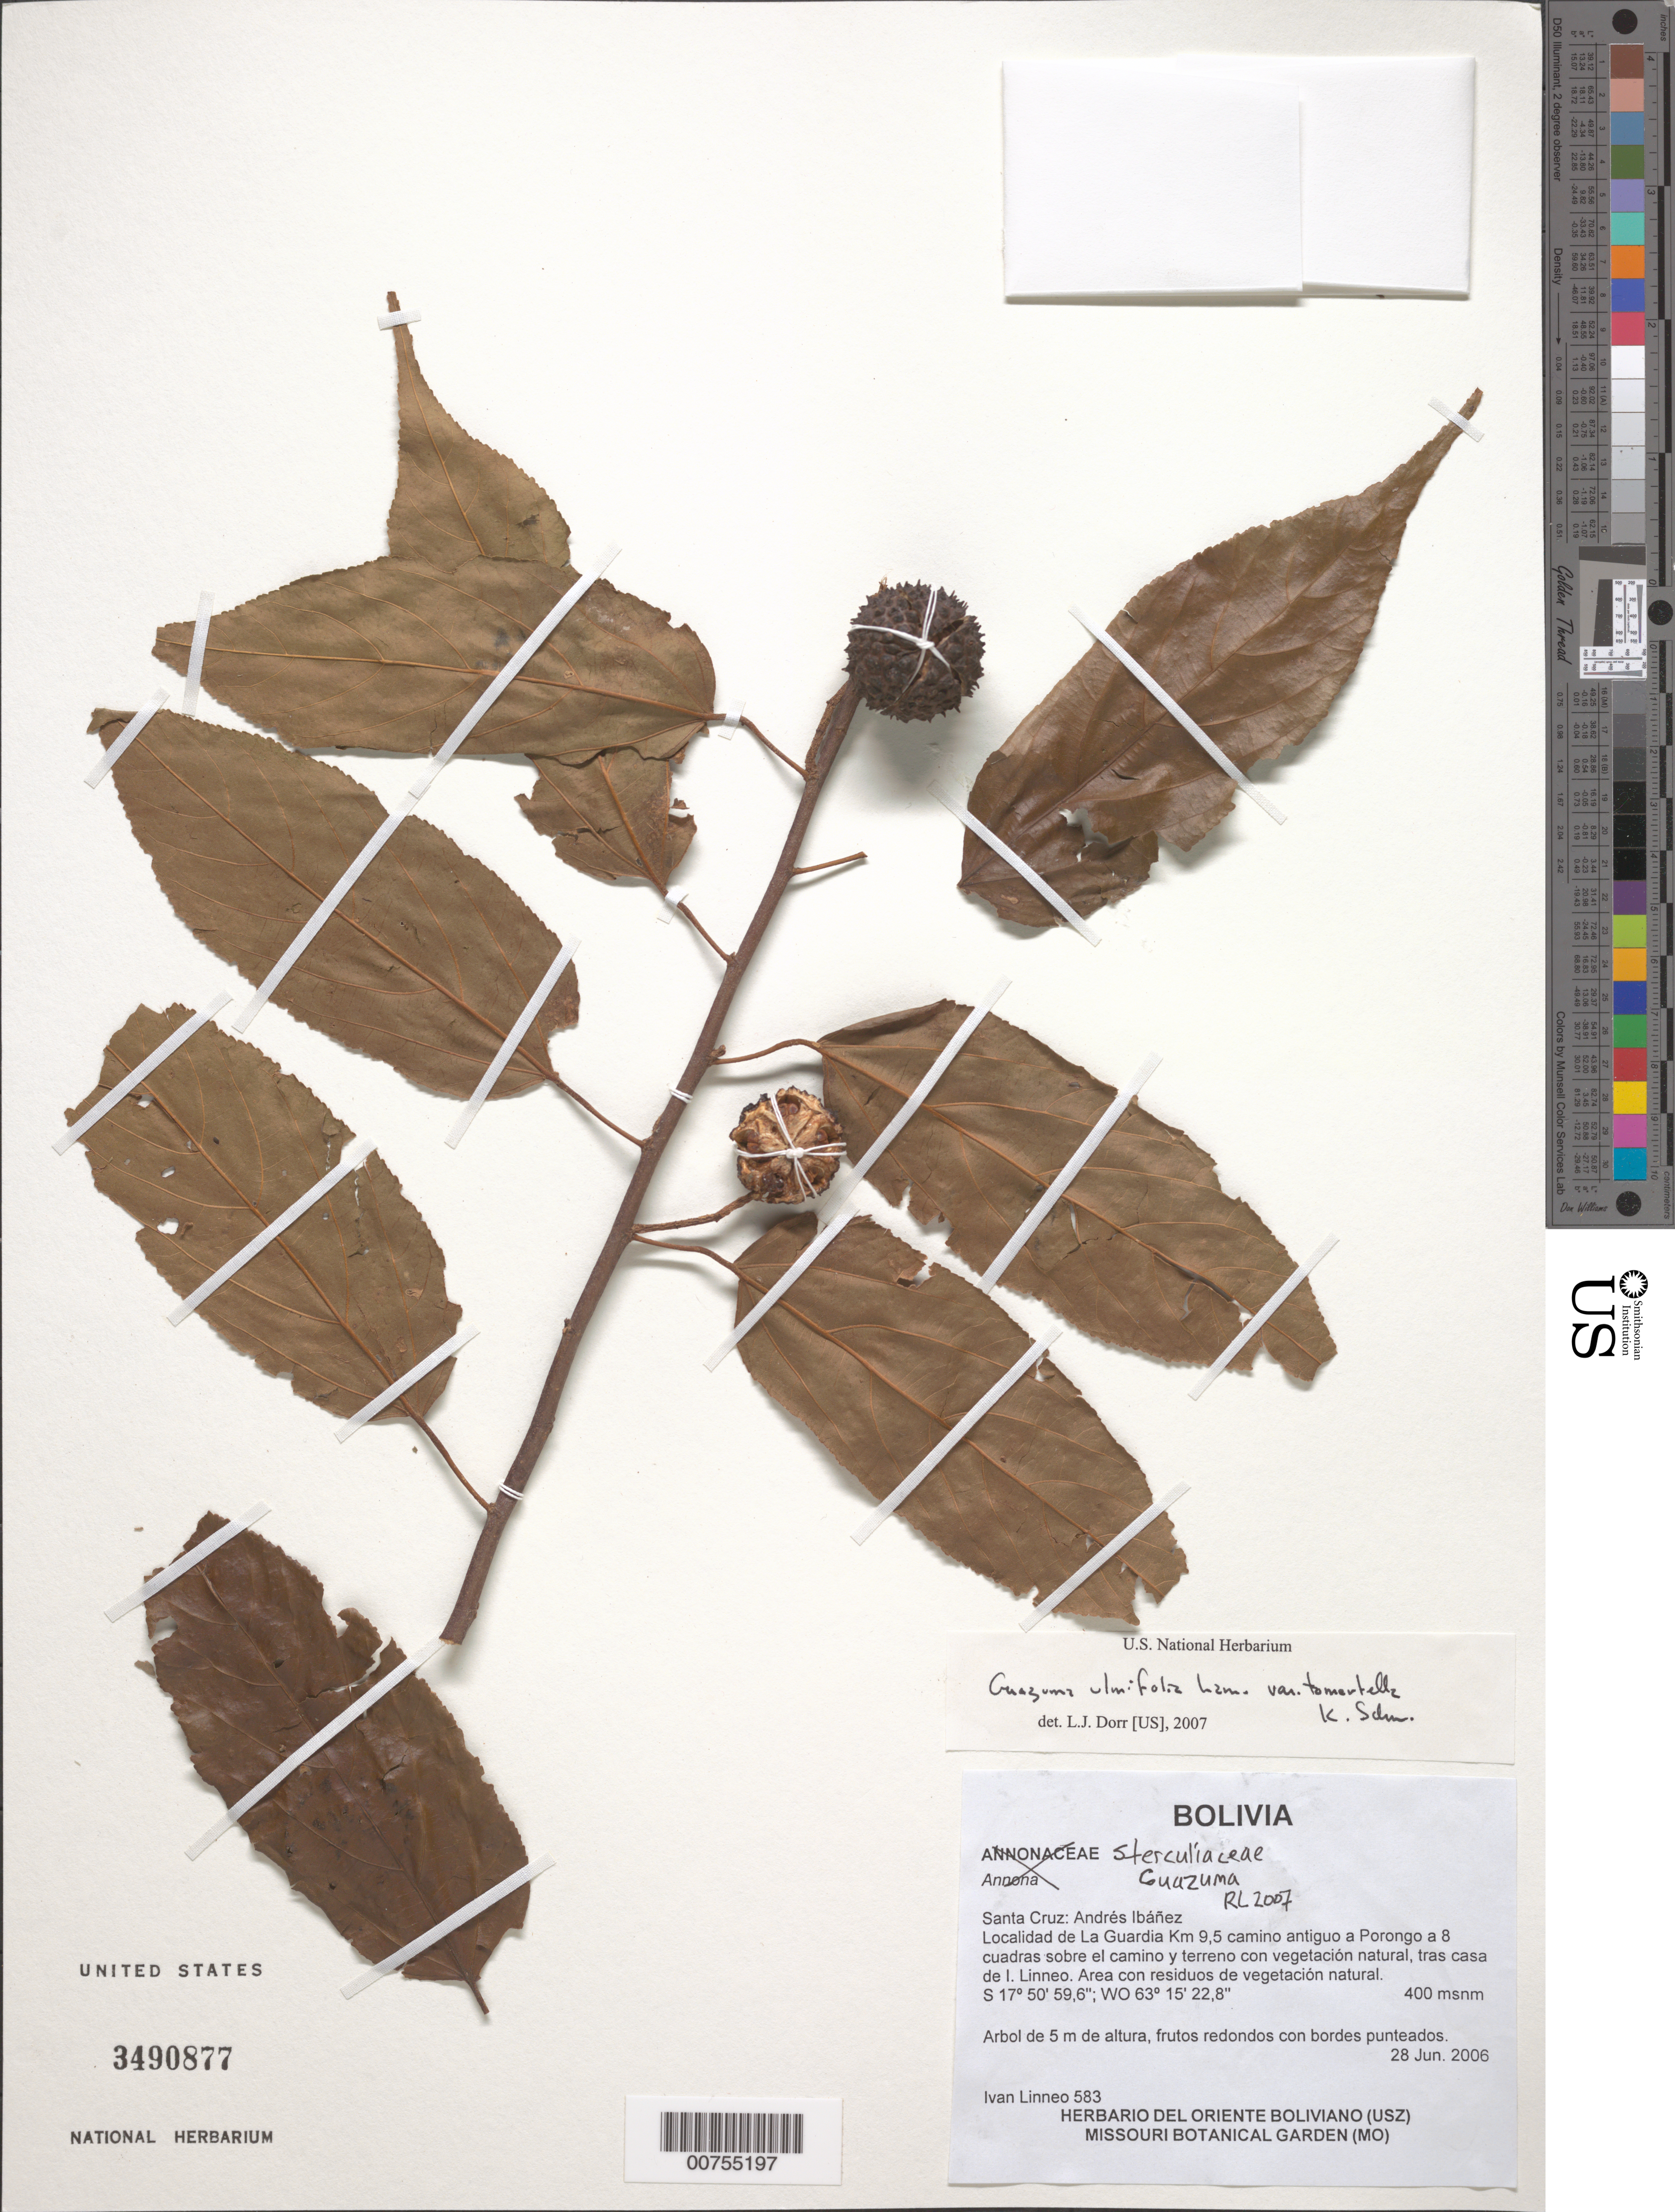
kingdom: Plantae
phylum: Tracheophyta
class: Magnoliopsida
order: Malvales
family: Malvaceae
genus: Guazuma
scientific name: Guazuma ulmifolia var. tomentella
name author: K. Schum.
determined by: Dorr, L. J., (BOT), Smithsonian Institution - National Museum of Natural History (UNITED STATES)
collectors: I. Linneo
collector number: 583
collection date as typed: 28 Jun 2006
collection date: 2006-06-28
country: Bolivia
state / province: Santa Cruz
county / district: Andrés Ibáñez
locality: Localidad de La Guadia Km 9.5 camino antiguo a Porongo a 8 cuadras sobre el camino y terreno con vegetación natural, tras casa de I. Linneo.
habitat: Vegetación natural.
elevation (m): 400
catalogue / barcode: US 3490877